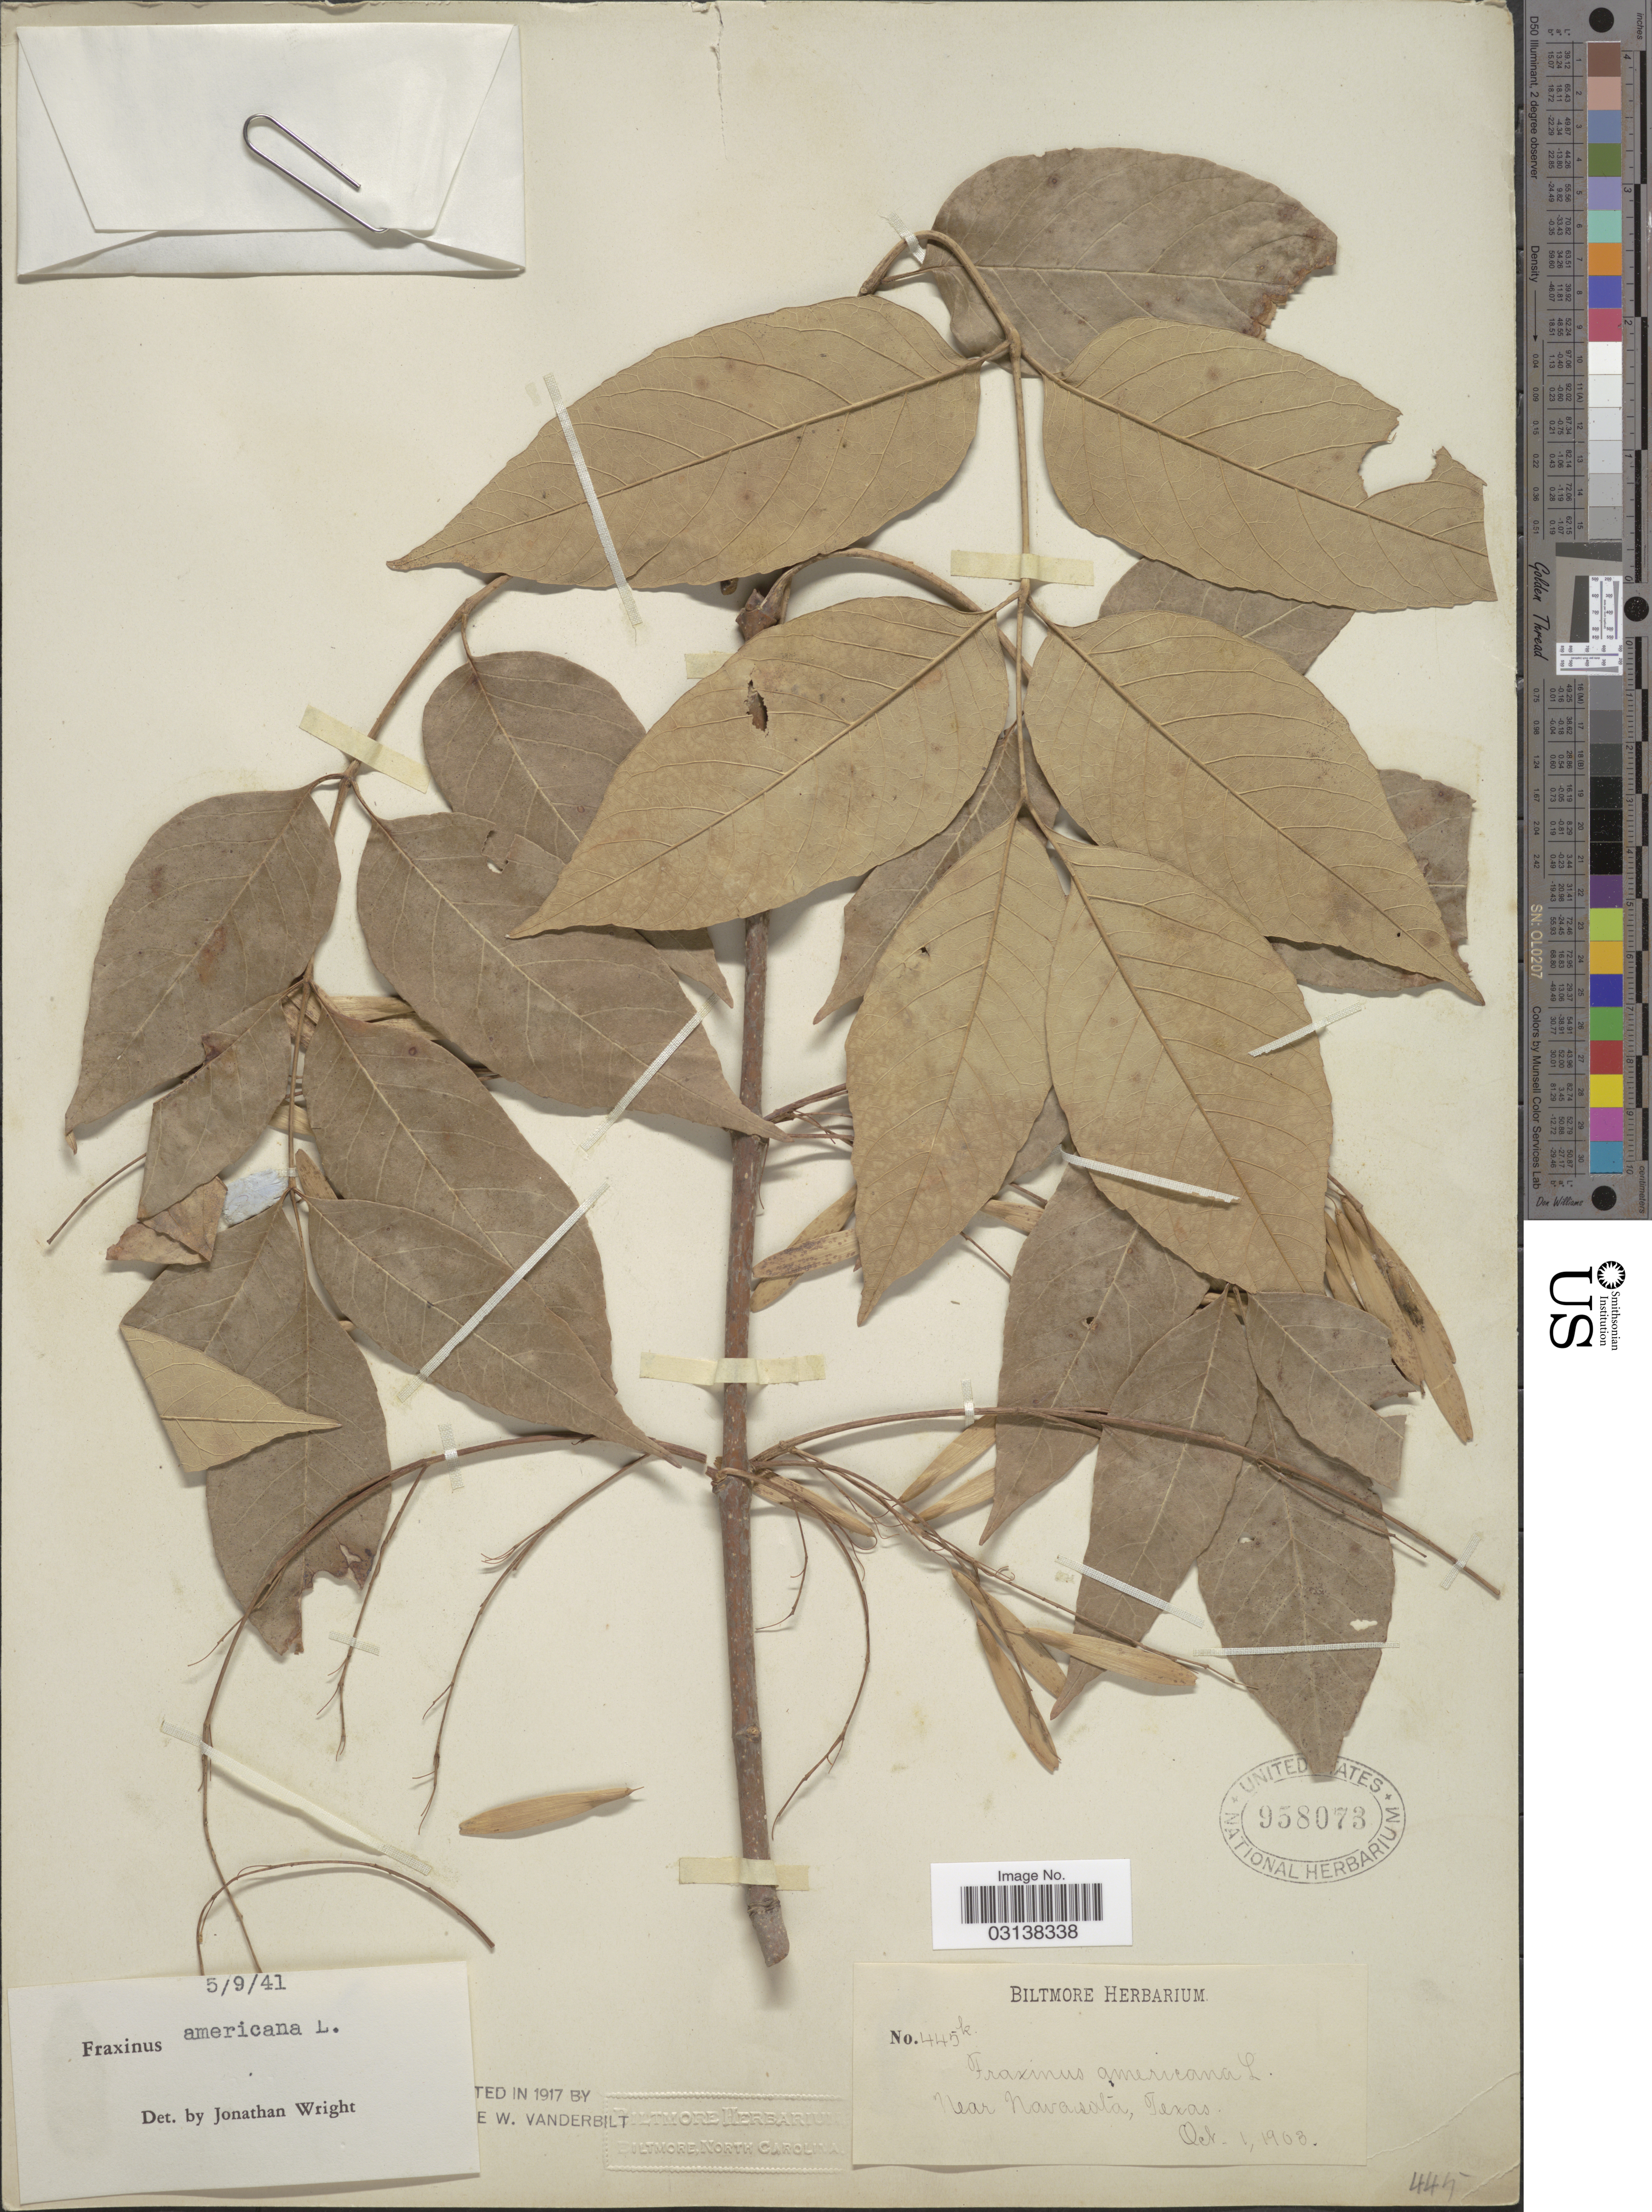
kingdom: Plantae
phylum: Tracheophyta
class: Magnoliopsida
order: Lamiales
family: Oleaceae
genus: Fraxinus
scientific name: Fraxinus americana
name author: L.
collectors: ex herb. Biltmore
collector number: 445k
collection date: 1903-10-01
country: United States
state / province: Texas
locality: Near Navasota.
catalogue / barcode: US 958073